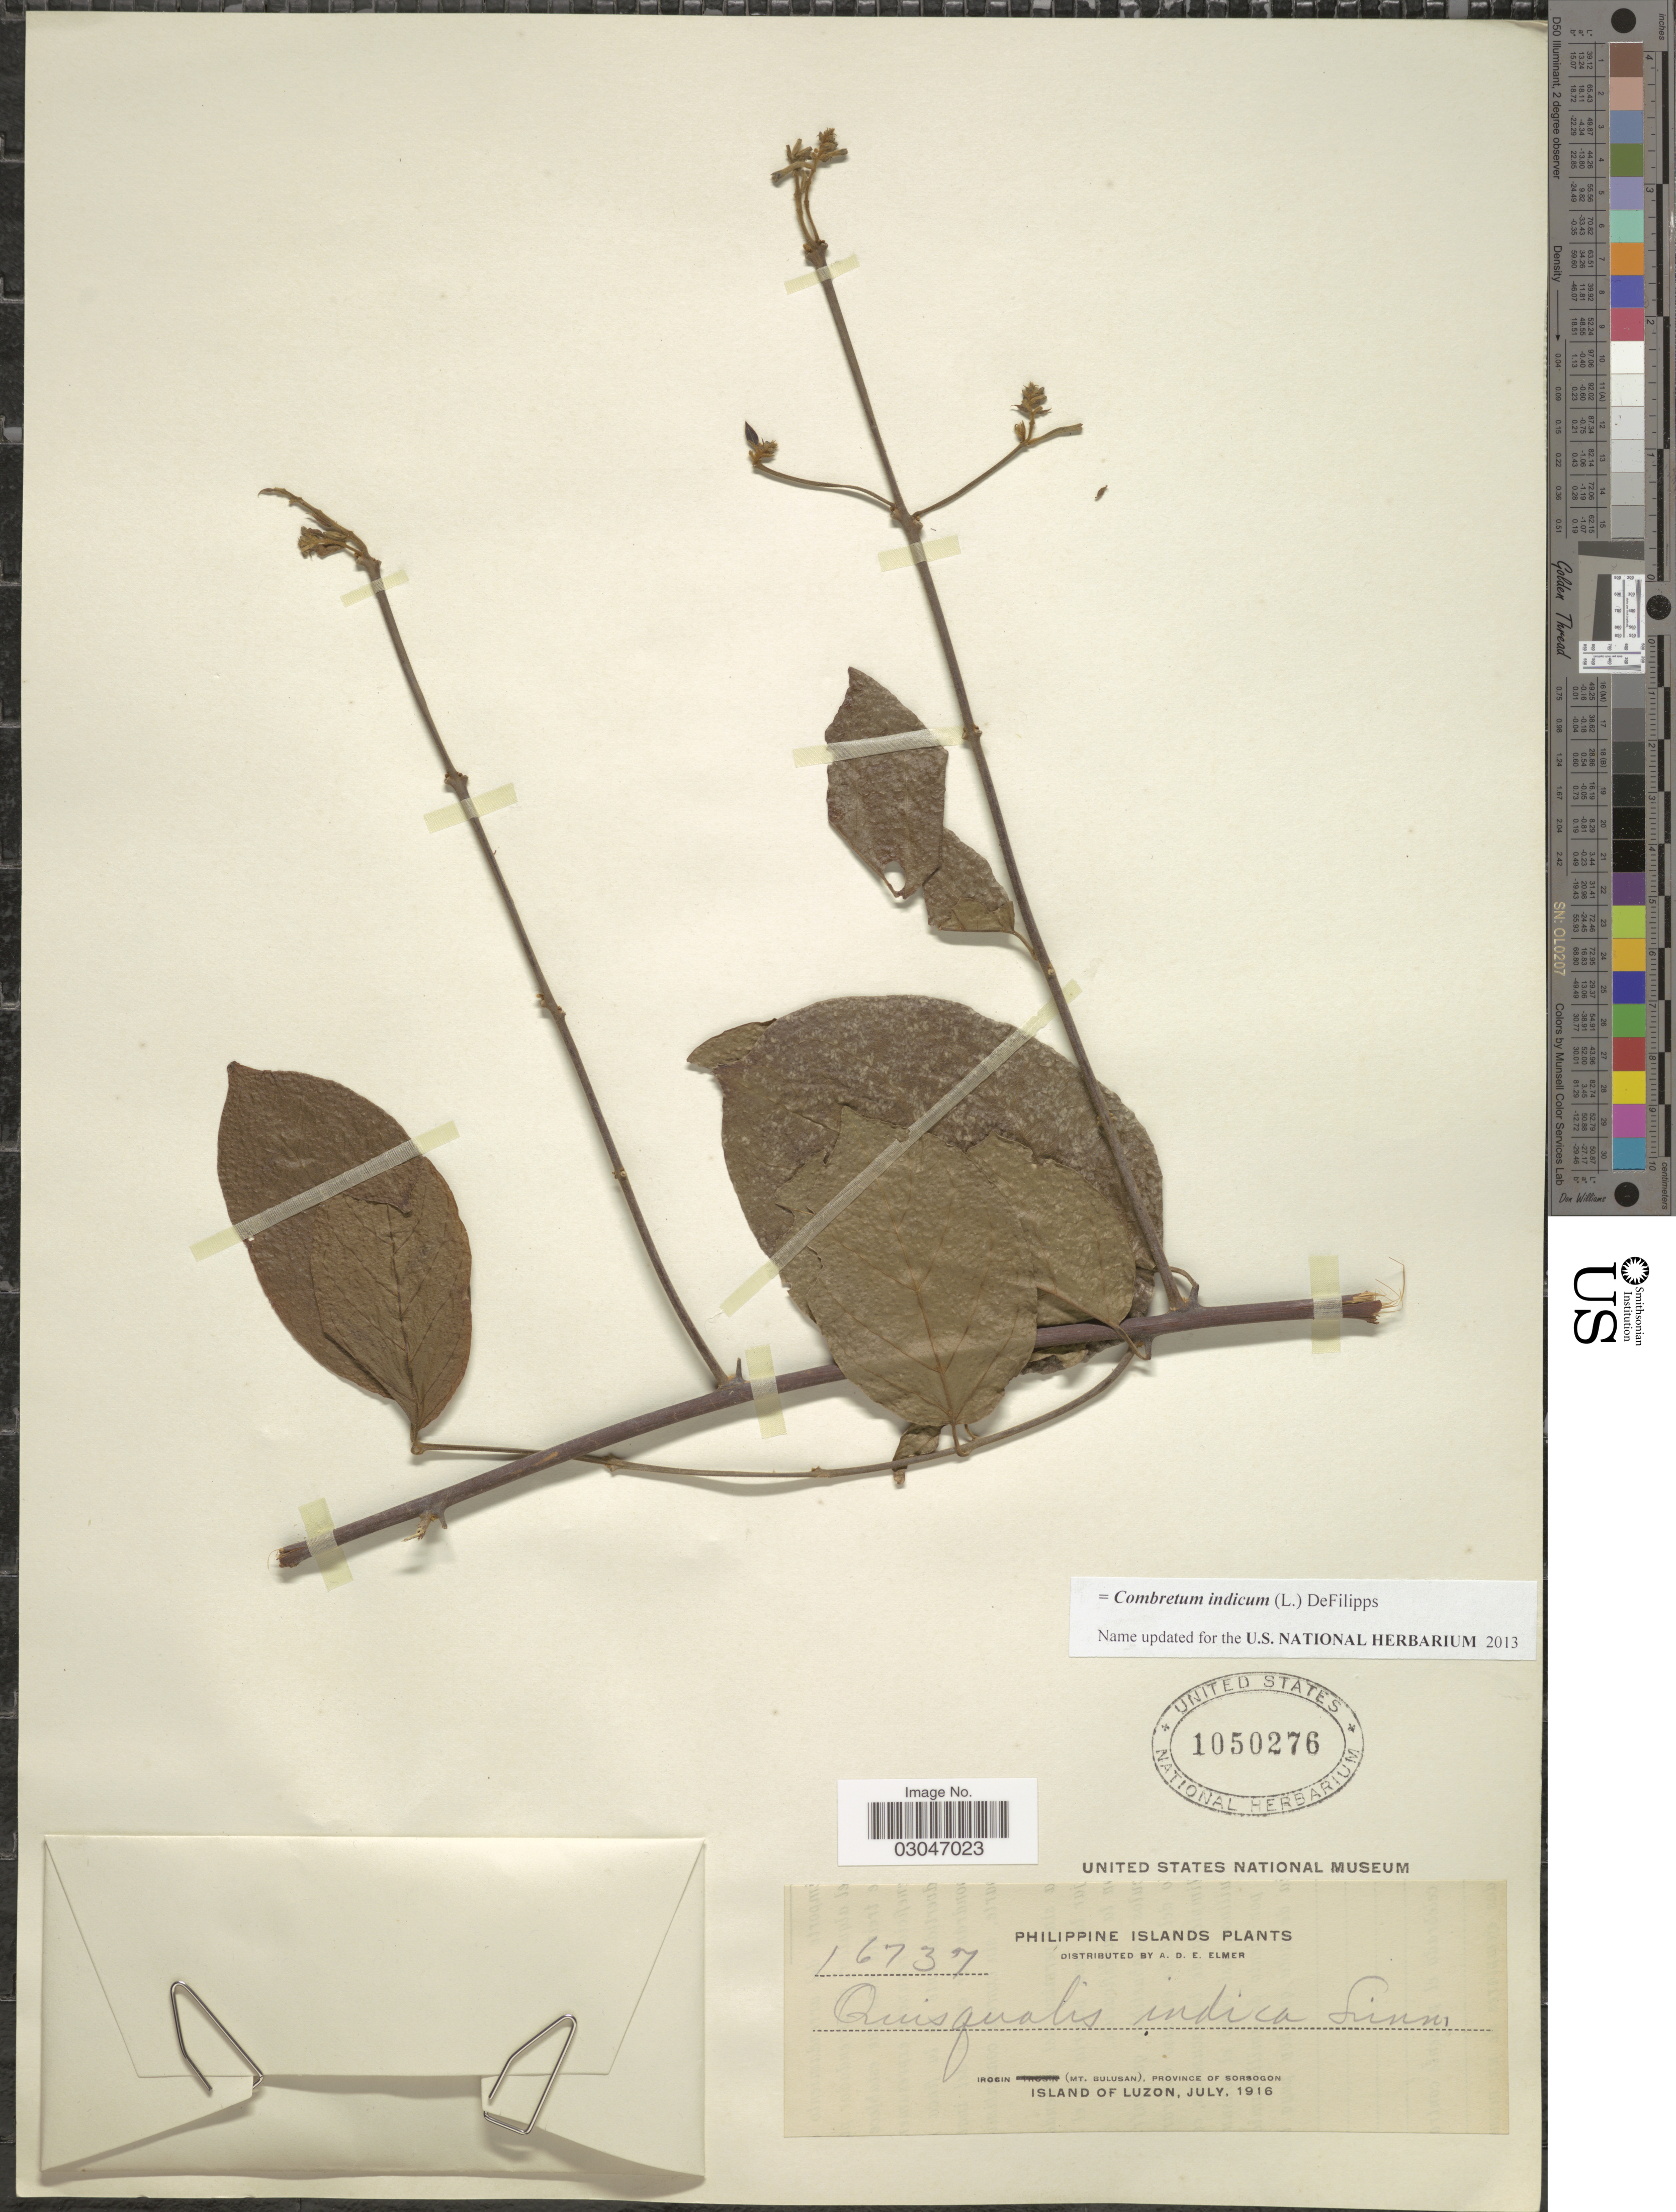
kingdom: Plantae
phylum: Tracheophyta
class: Magnoliopsida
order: Myrtales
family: Combretaceae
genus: Combretum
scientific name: Combretum indicum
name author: (L.) DeFilipps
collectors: A. D. E. Elmer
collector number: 16737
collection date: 1916-07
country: Philippines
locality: Irosin (Mt. Bulusan), Province of Sorsogon, Island of Luzon.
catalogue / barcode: US 1050276